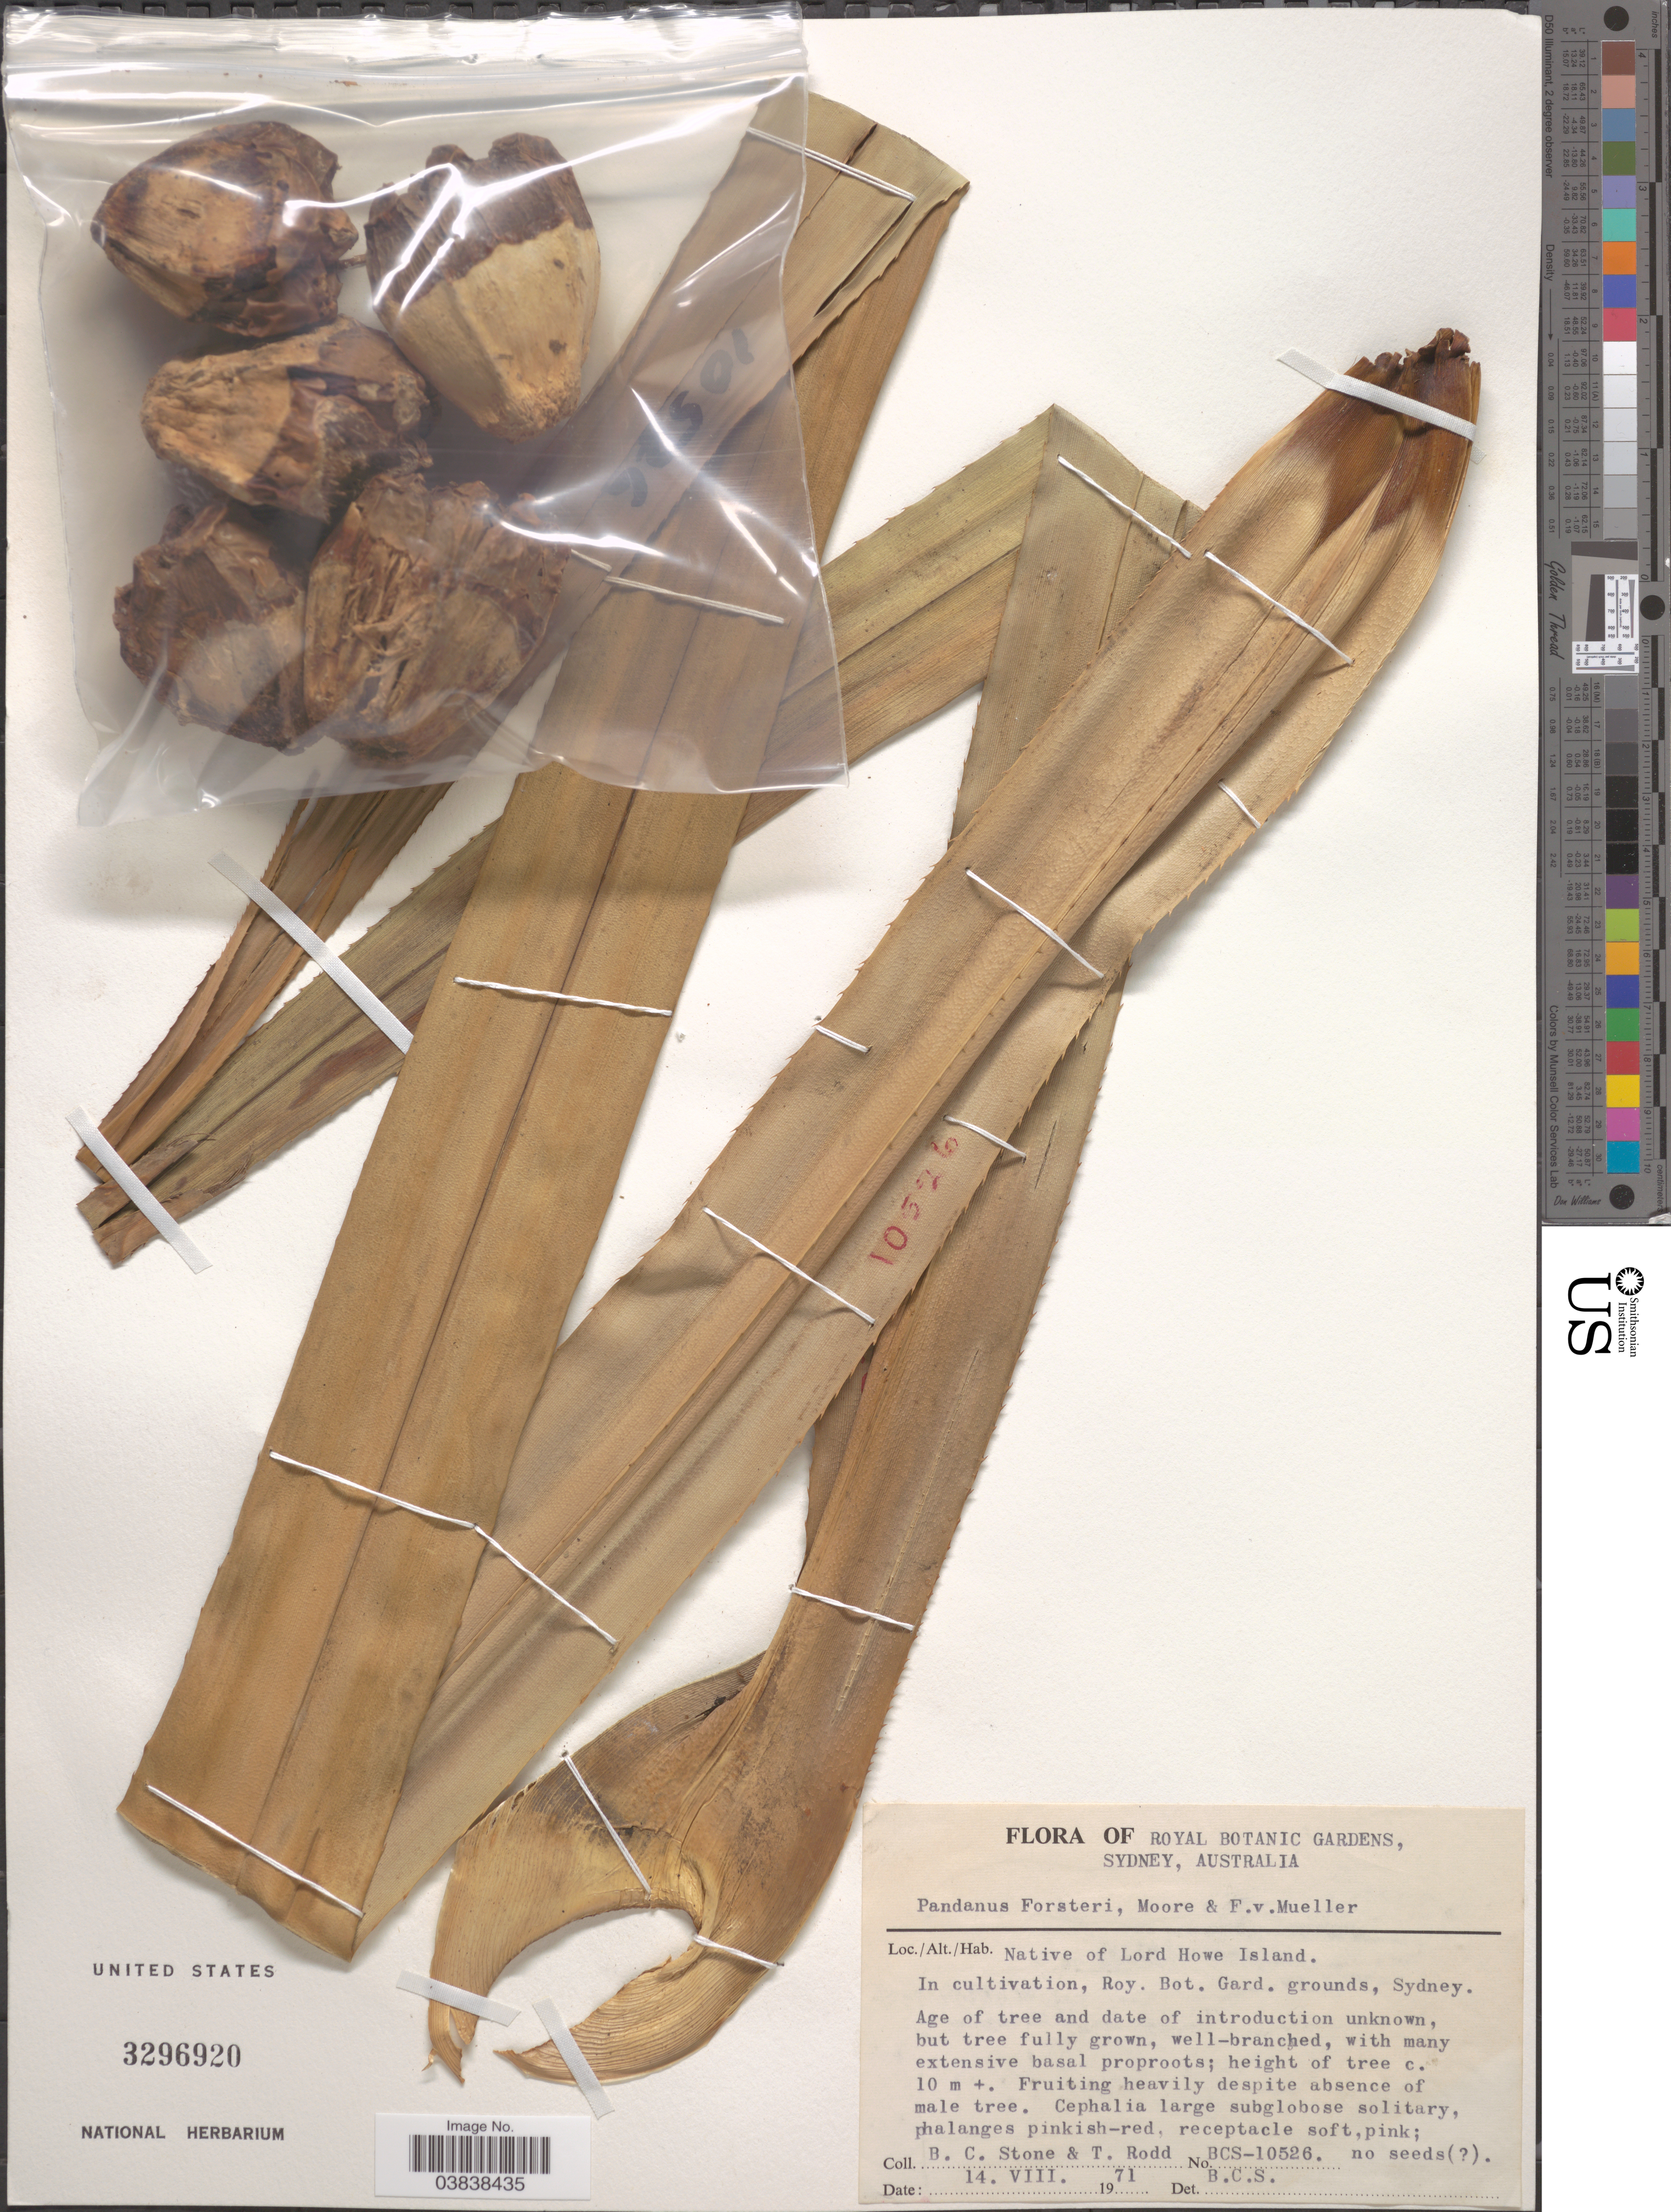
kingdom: Plantae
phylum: Tracheophyta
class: Liliopsida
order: Pandanales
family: Pandanaceae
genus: Pandanus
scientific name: Pandanus forsteri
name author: C. Moore & F. Muell.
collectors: B. C. Stone & T. Rodd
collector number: BCS-10526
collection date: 1971-08-24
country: Australia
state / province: New South Wales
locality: Native of Lord Howe Island. Royal Botanic Gardens grounds, Sydney.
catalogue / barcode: US 3296920